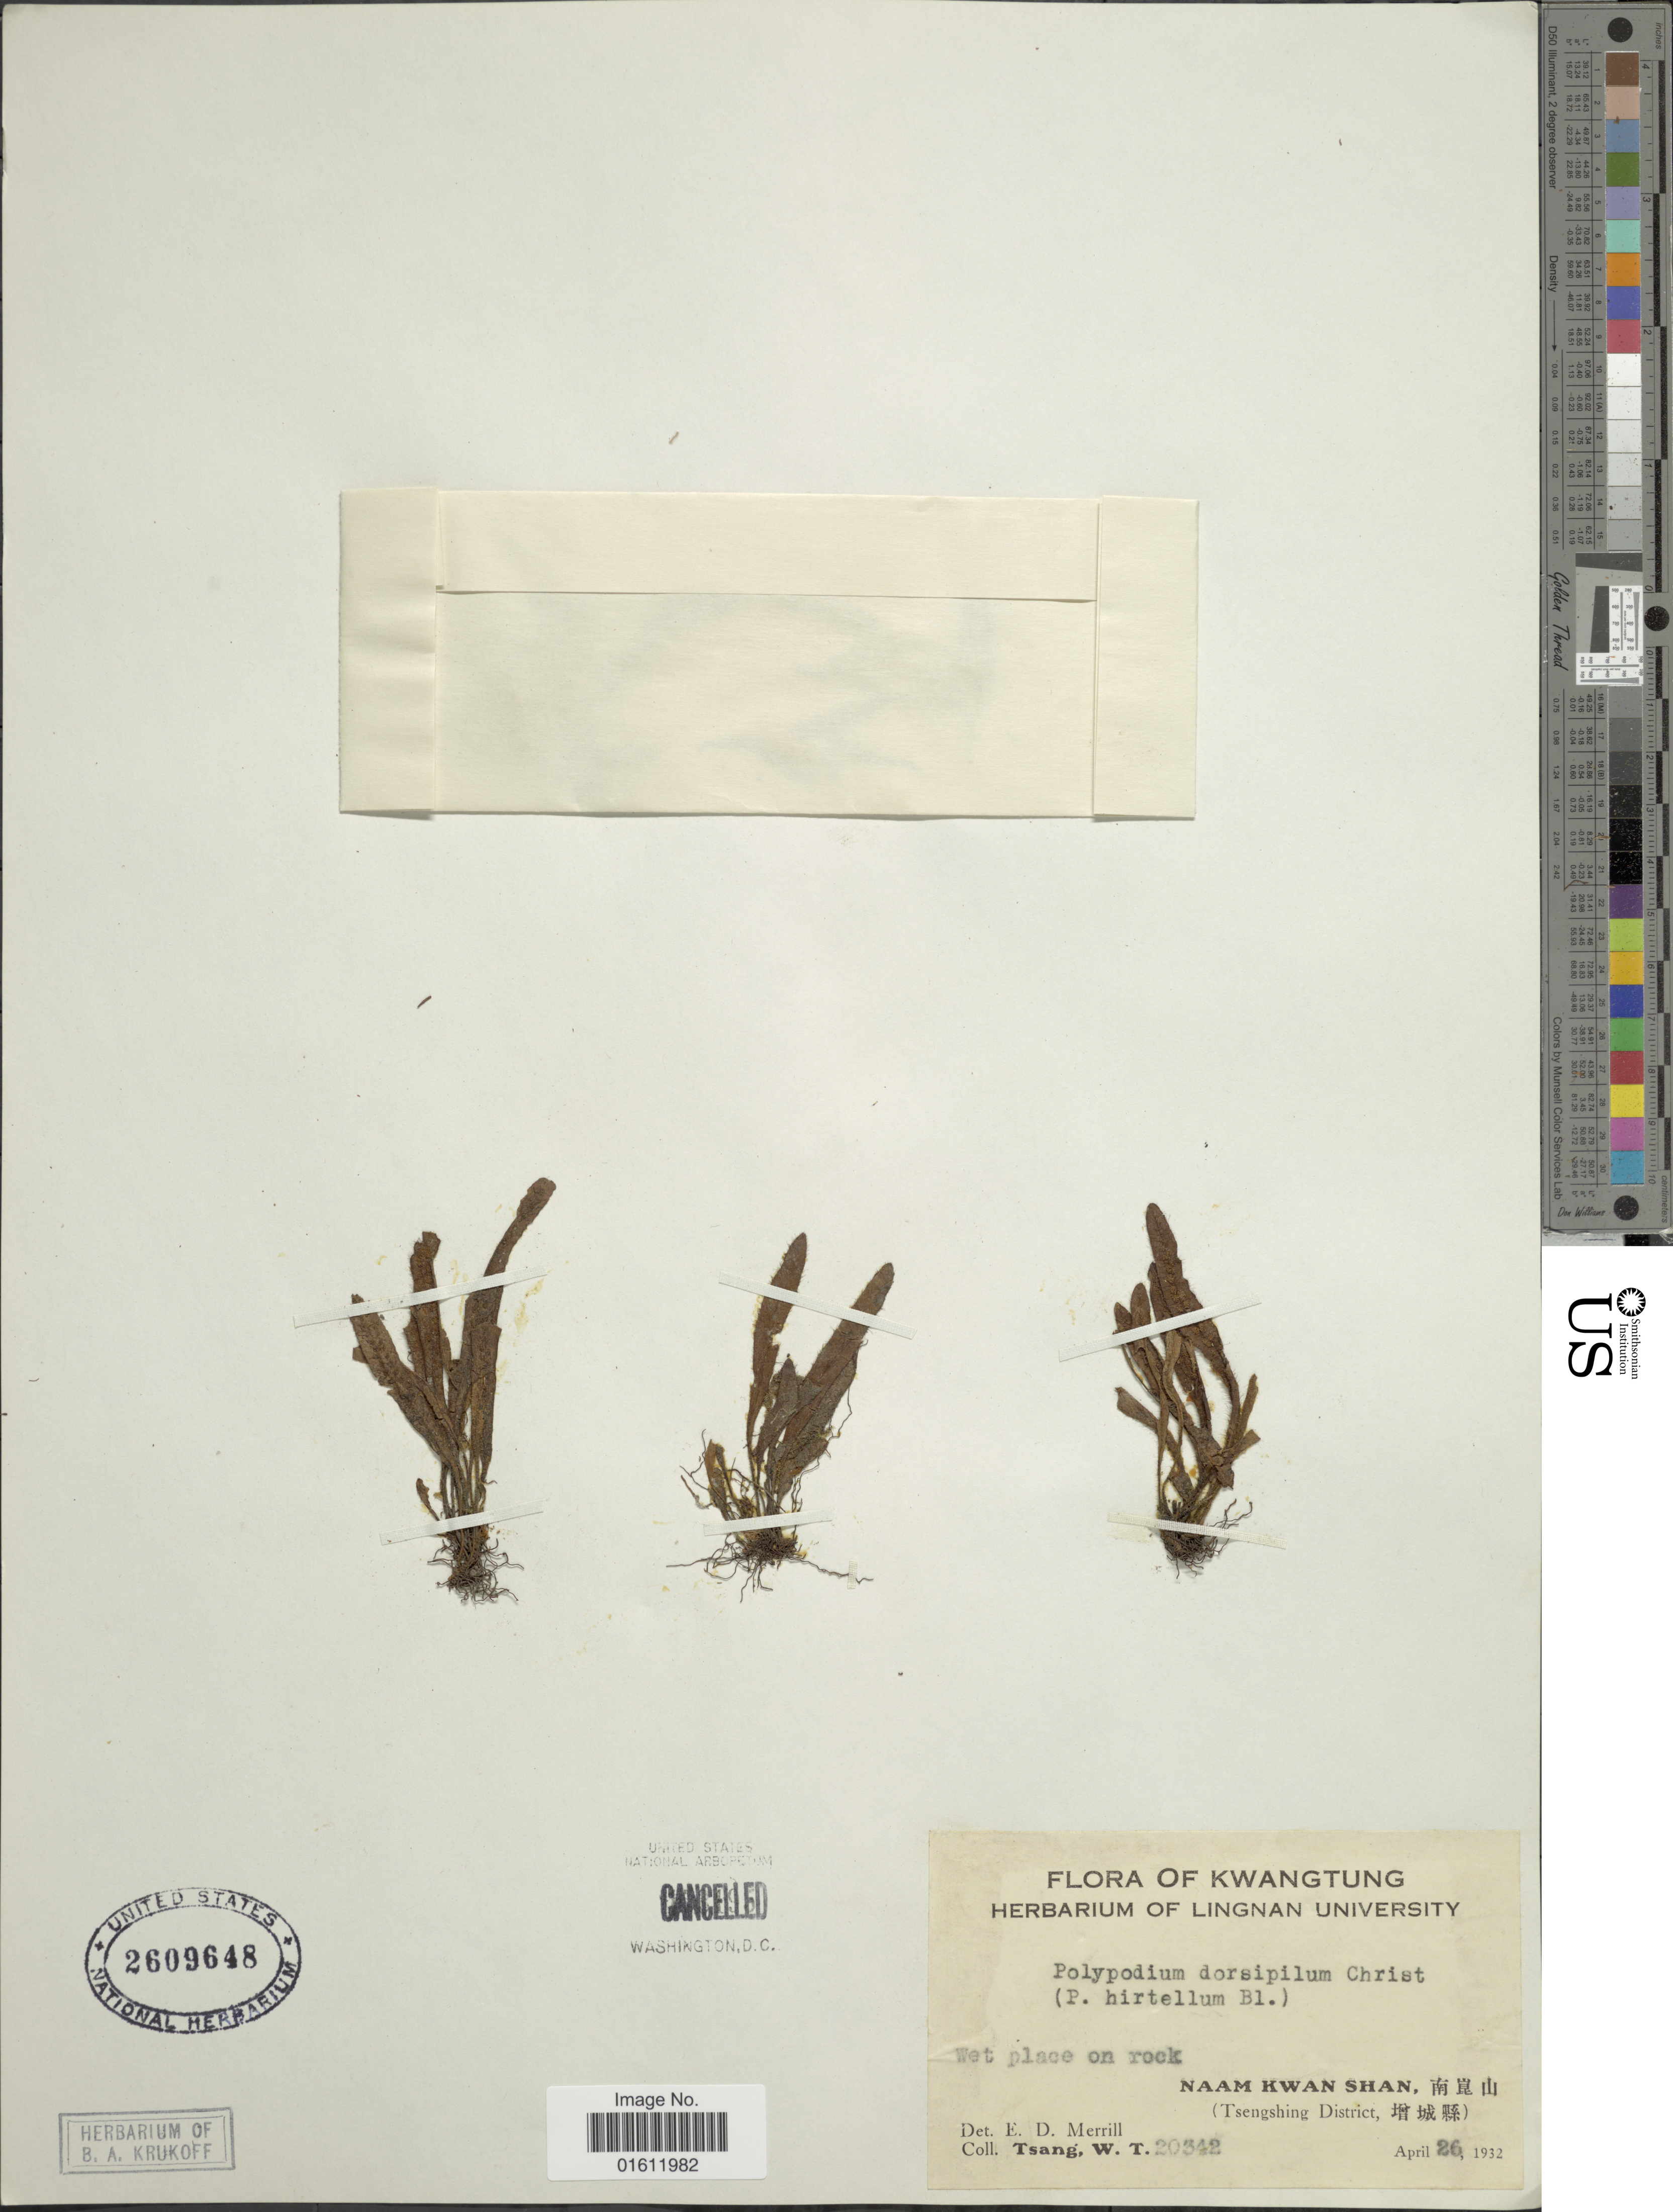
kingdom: Plantae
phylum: Tracheophyta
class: Polypodiopsida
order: Polypodiales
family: Polypodiaceae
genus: Oreogrammitis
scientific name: Oreogrammitis dorsipila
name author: (Christ) Parris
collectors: W. T. Tsang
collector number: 20342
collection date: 1932-04-26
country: China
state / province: Guangdong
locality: Kwatung,Naam Kwan Shan, (Tsengshing District,)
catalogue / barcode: US 2609648